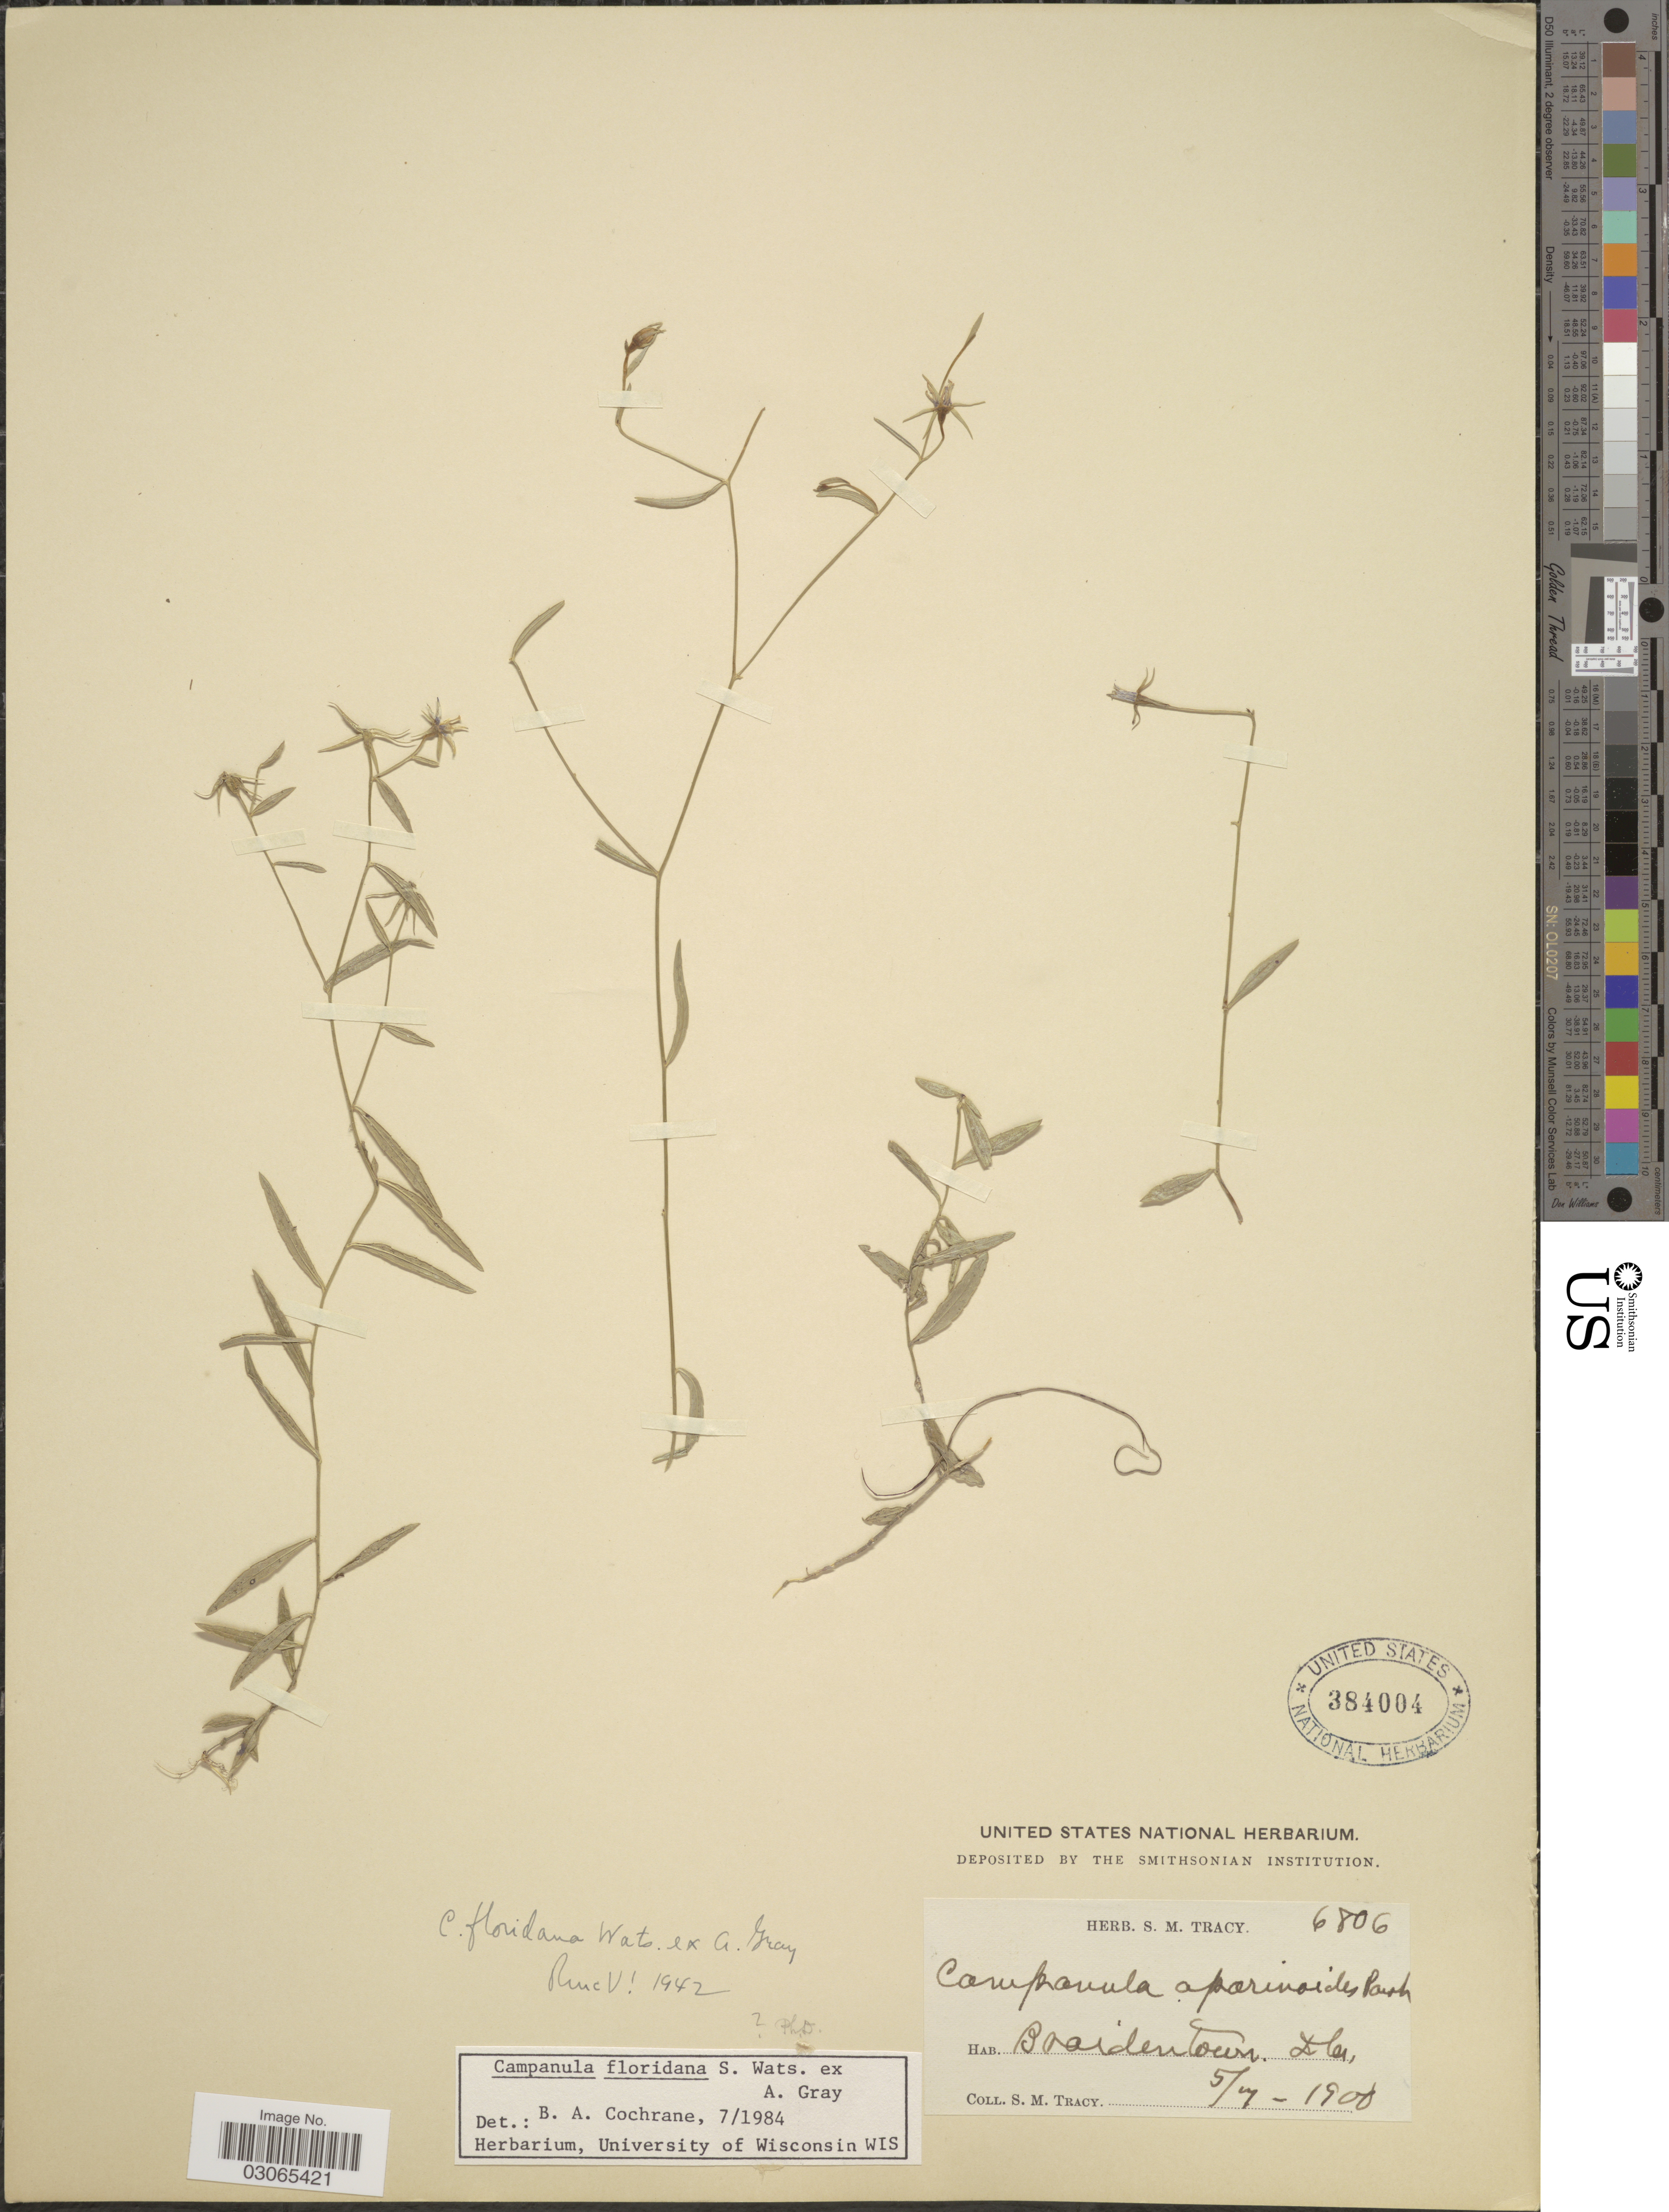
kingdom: Plantae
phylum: Tracheophyta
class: Magnoliopsida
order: Asterales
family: Campanulaceae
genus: Campanula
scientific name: Campanula floridana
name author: S. Watson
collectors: S. M. Tracy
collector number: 6806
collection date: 1900-05-07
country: United States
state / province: Florida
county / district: Manatee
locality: Braidentown.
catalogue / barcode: US 384004